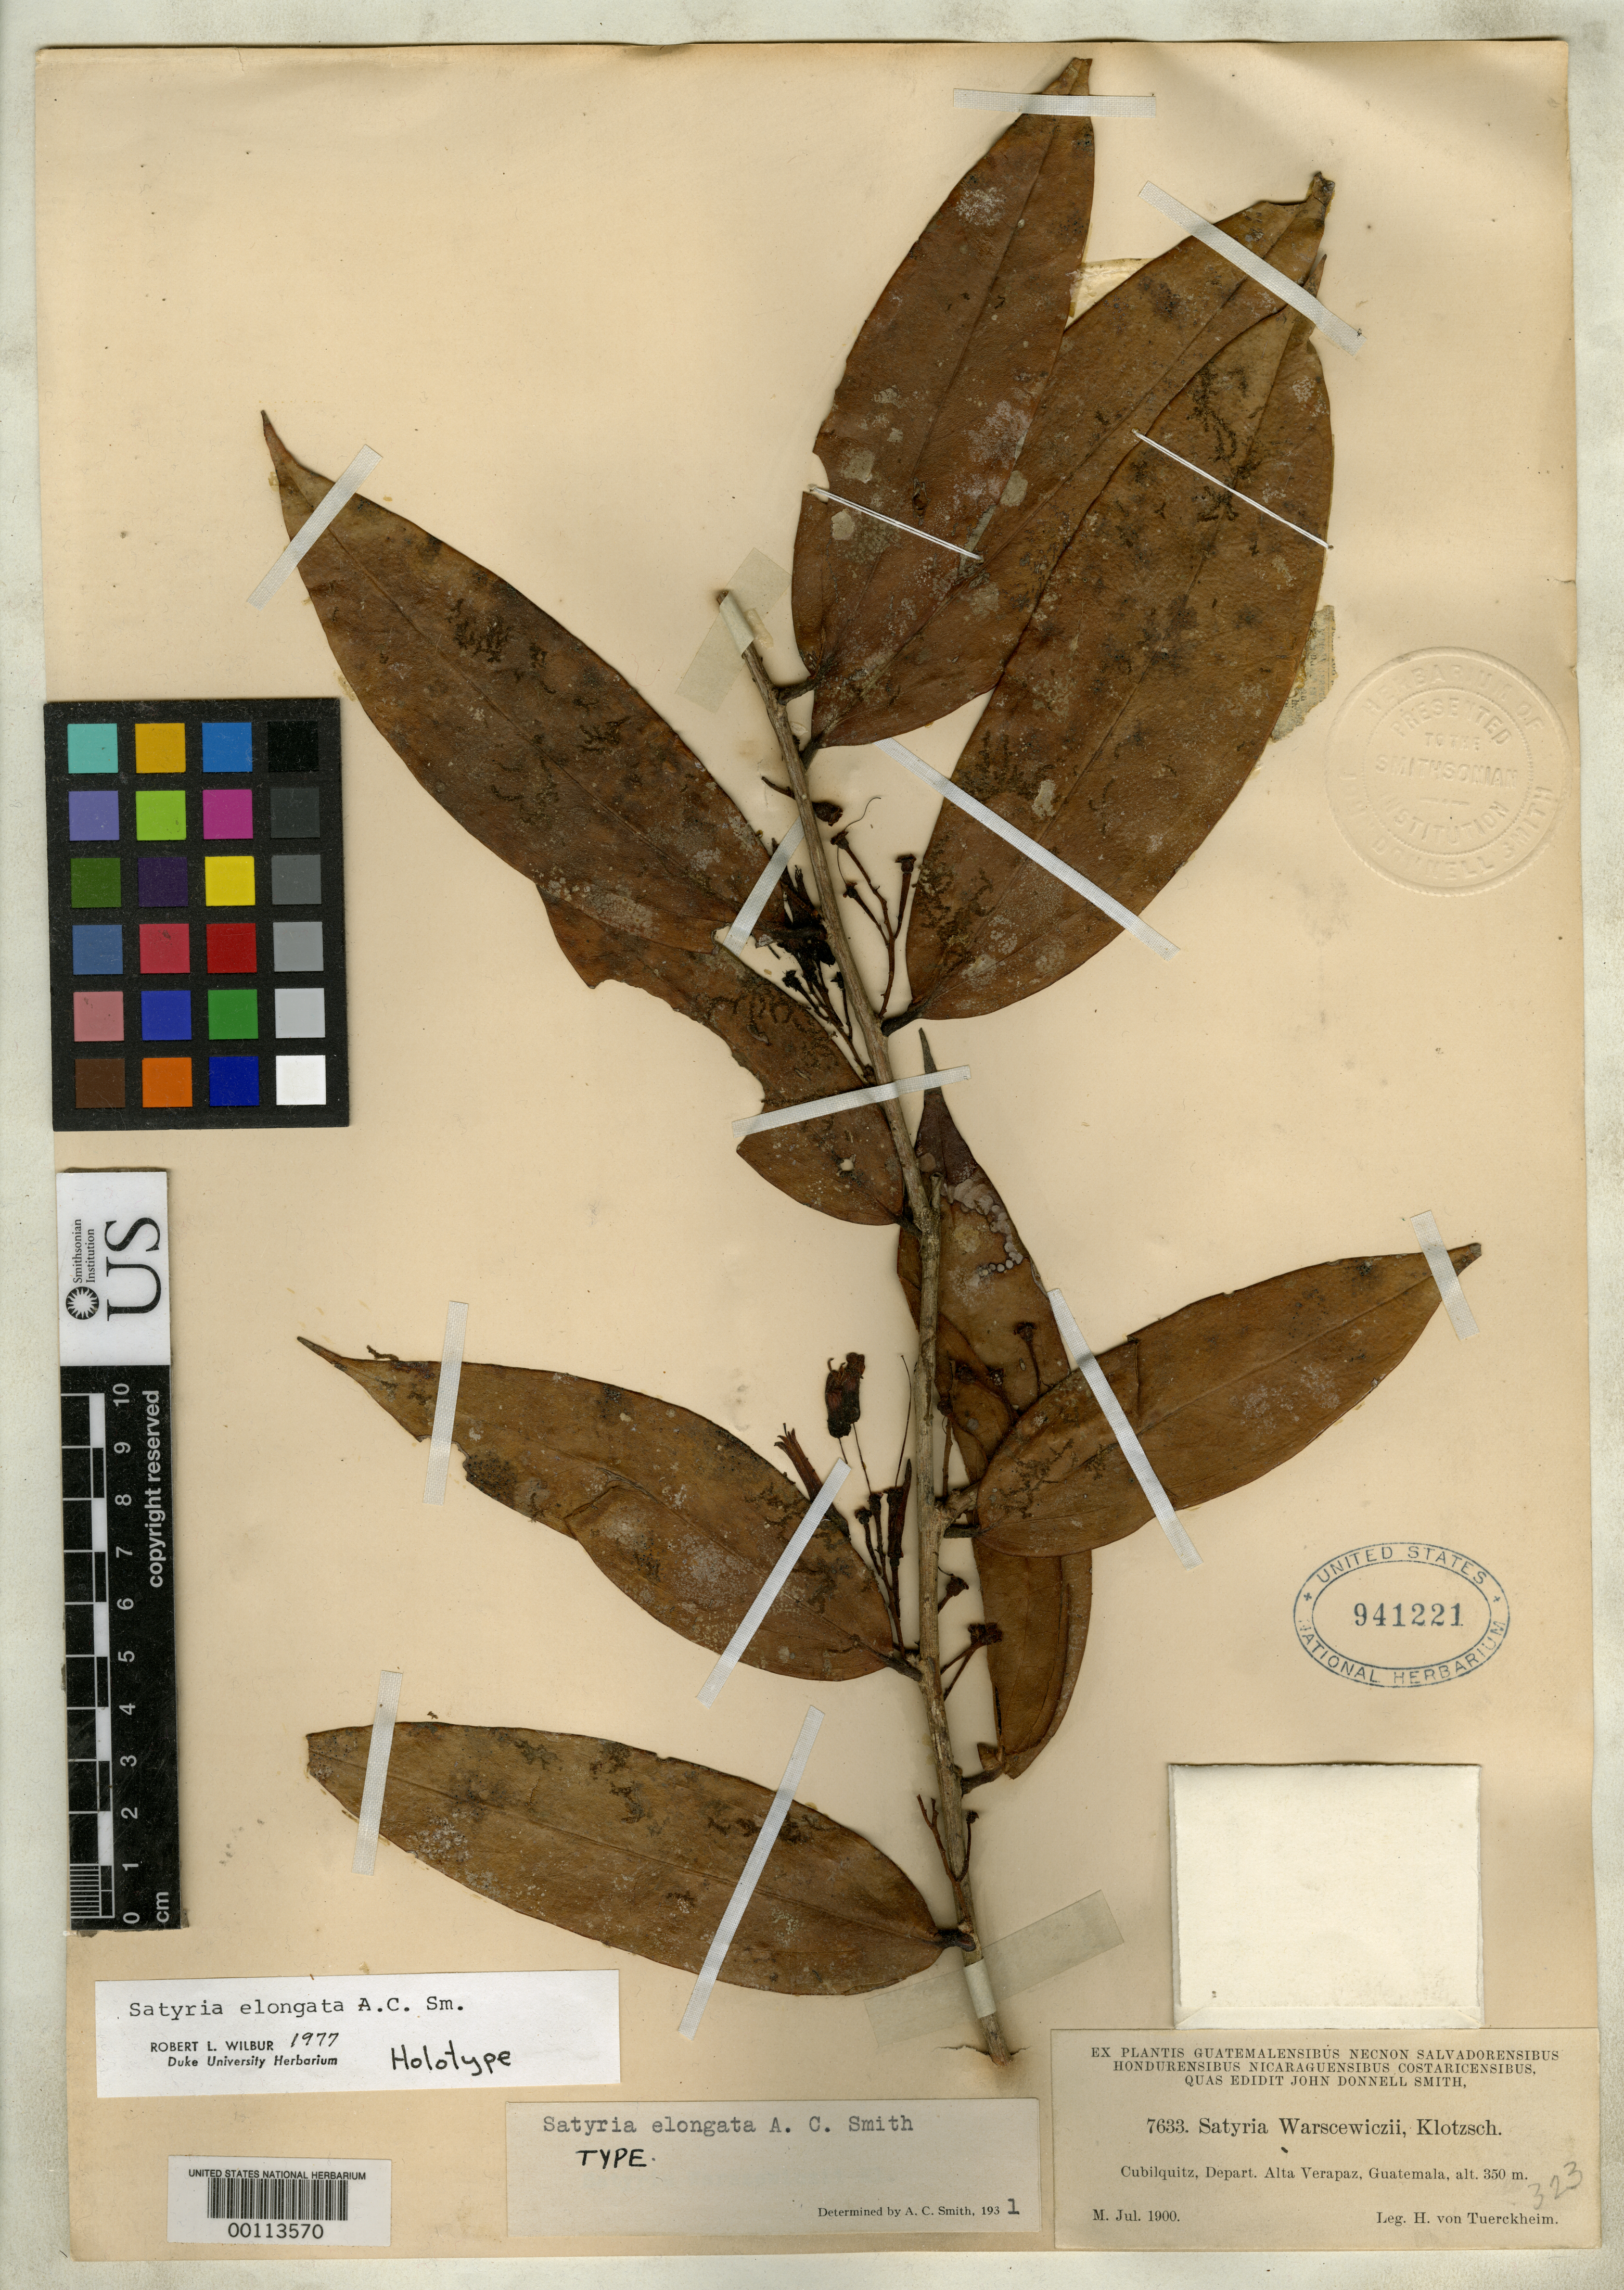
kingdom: Plantae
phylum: Tracheophyta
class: Magnoliopsida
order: Ericales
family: Ericaceae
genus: Satyria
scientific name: Satyria elongata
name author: A.C. Sm.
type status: Holotype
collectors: H. von Türckheim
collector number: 7633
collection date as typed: Jul 1900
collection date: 1900-07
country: Guatemala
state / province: Alta Verapaz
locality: Cubilquitz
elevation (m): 350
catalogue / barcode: US 941221